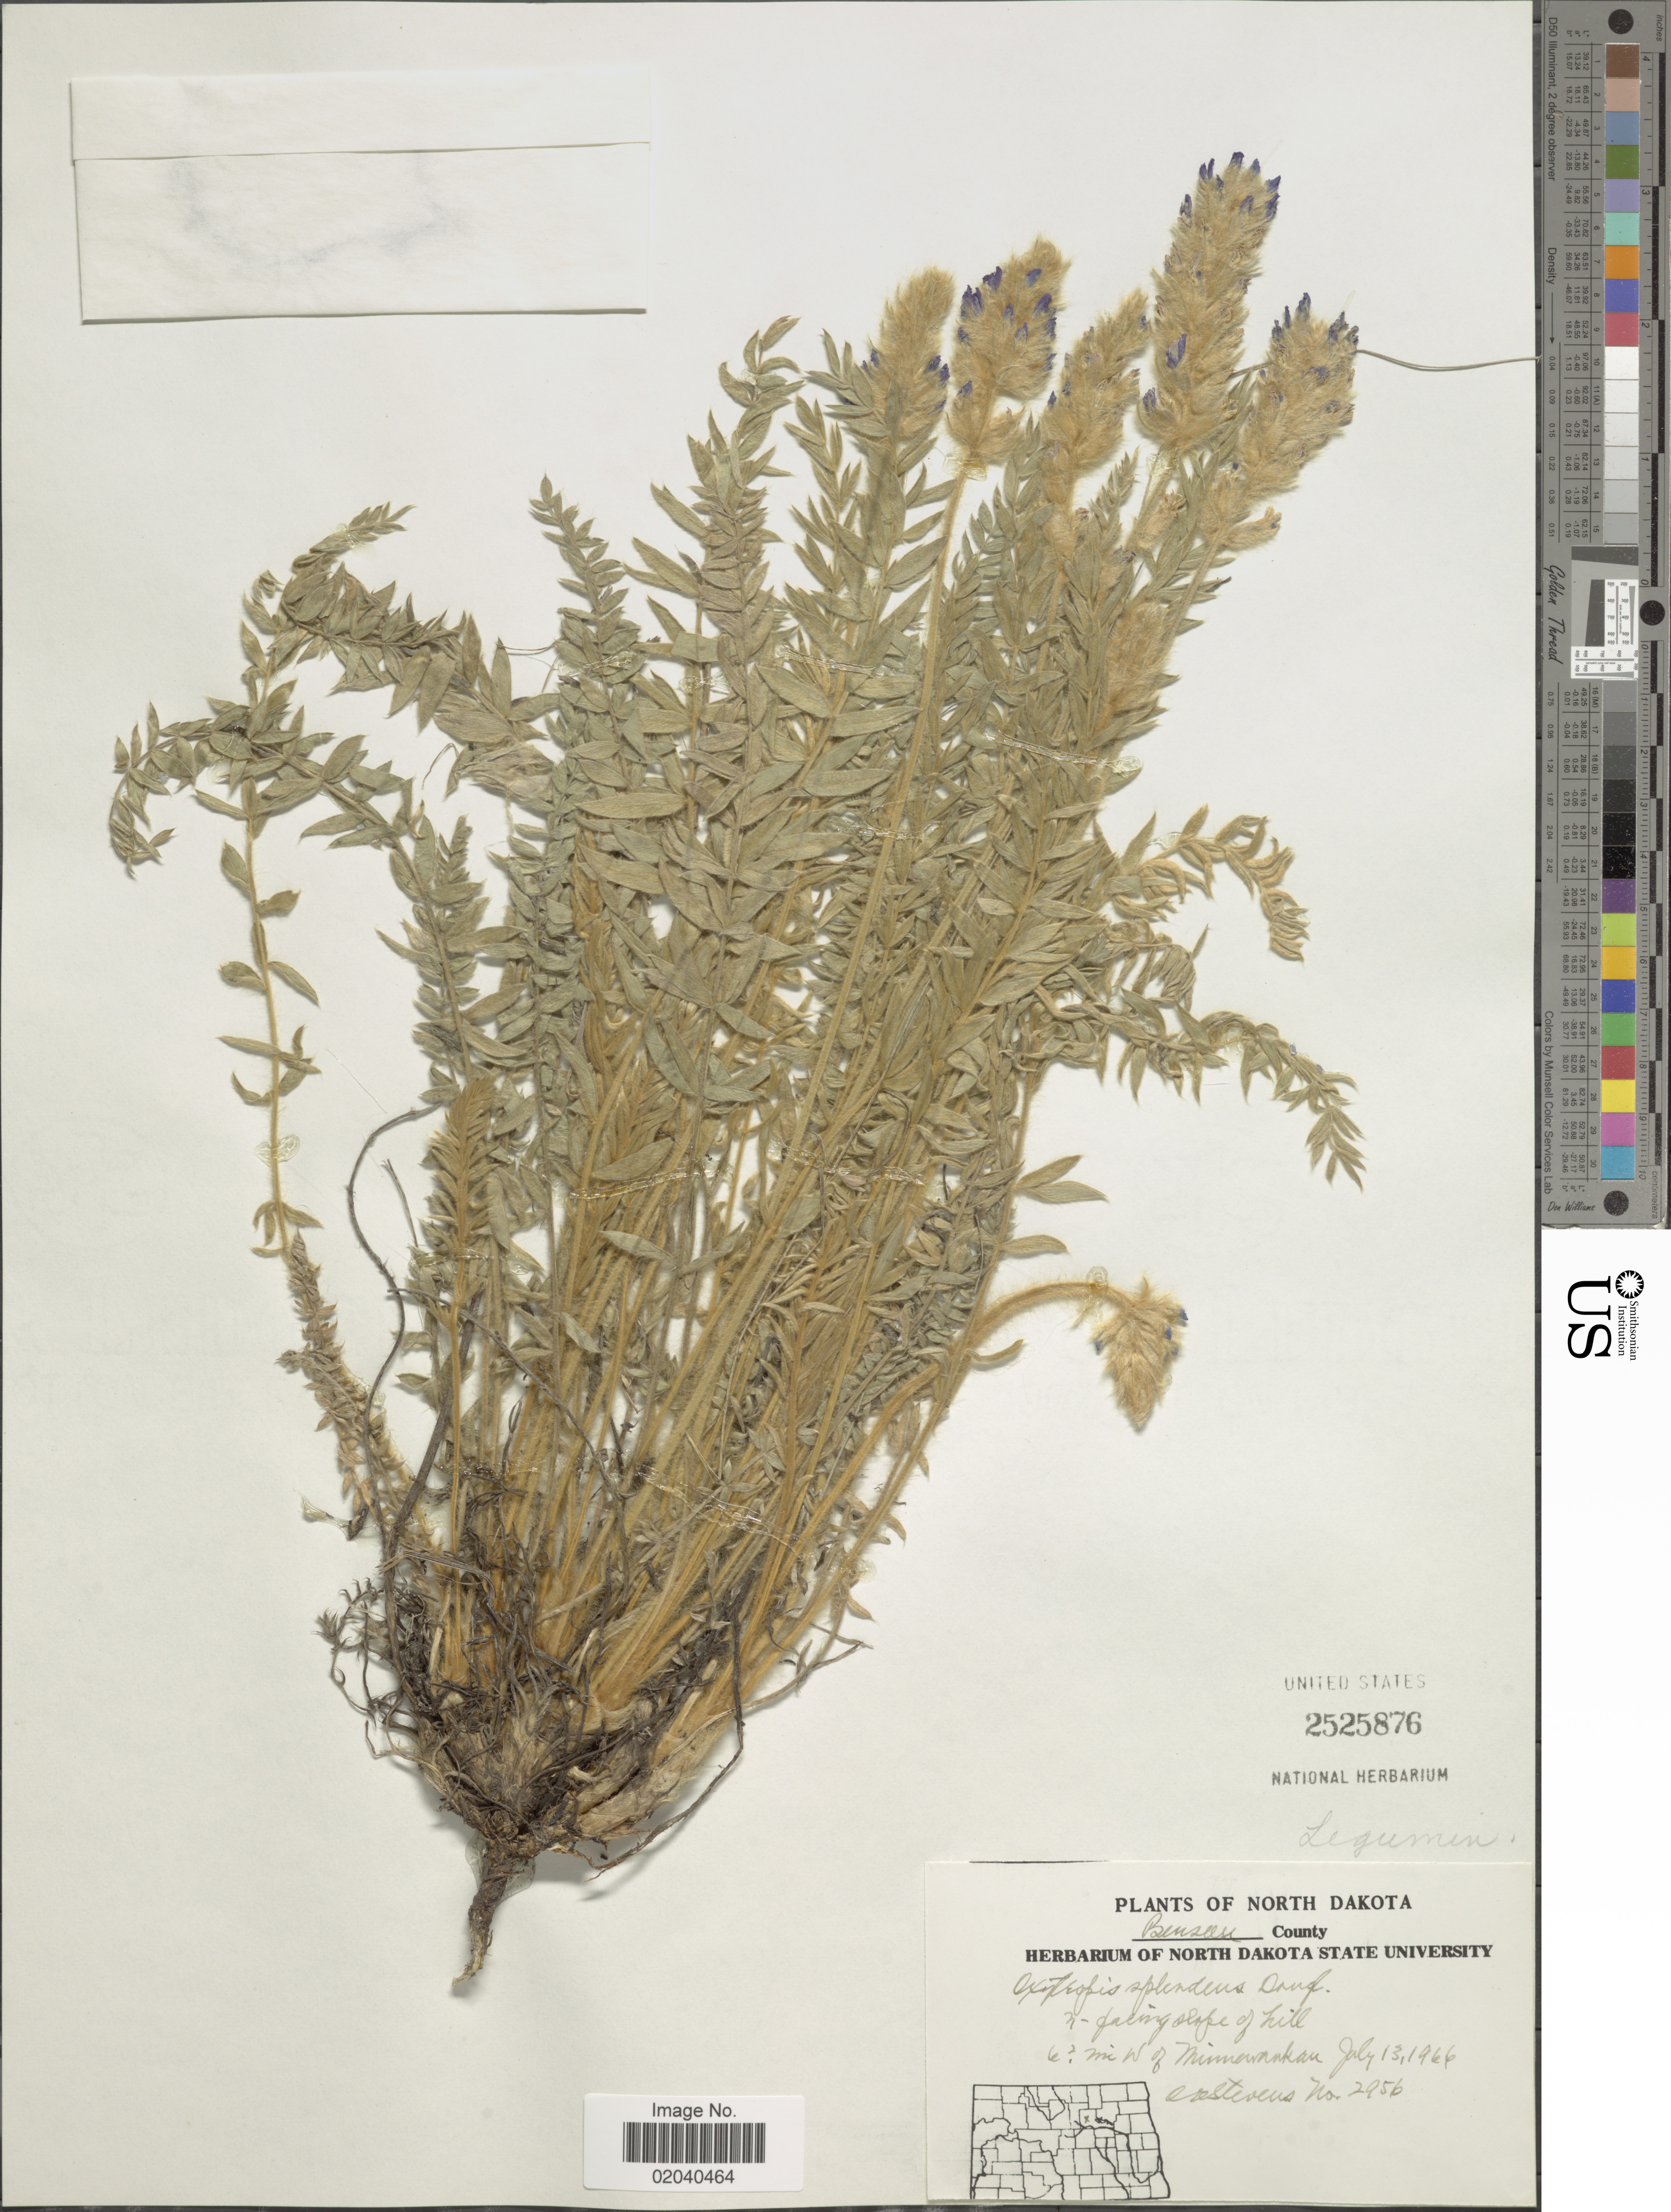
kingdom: Plantae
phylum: Tracheophyta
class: Magnoliopsida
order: Fabales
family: Fabaceae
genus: Oxytropis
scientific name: Oxytropis splendens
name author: Douglas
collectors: O. A. Stevens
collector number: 2956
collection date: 1966-07-13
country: United States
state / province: North Dakota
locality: Benson County. N-facing slope of hill. 6 mi N of Minnewaukan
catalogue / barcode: US 2525876